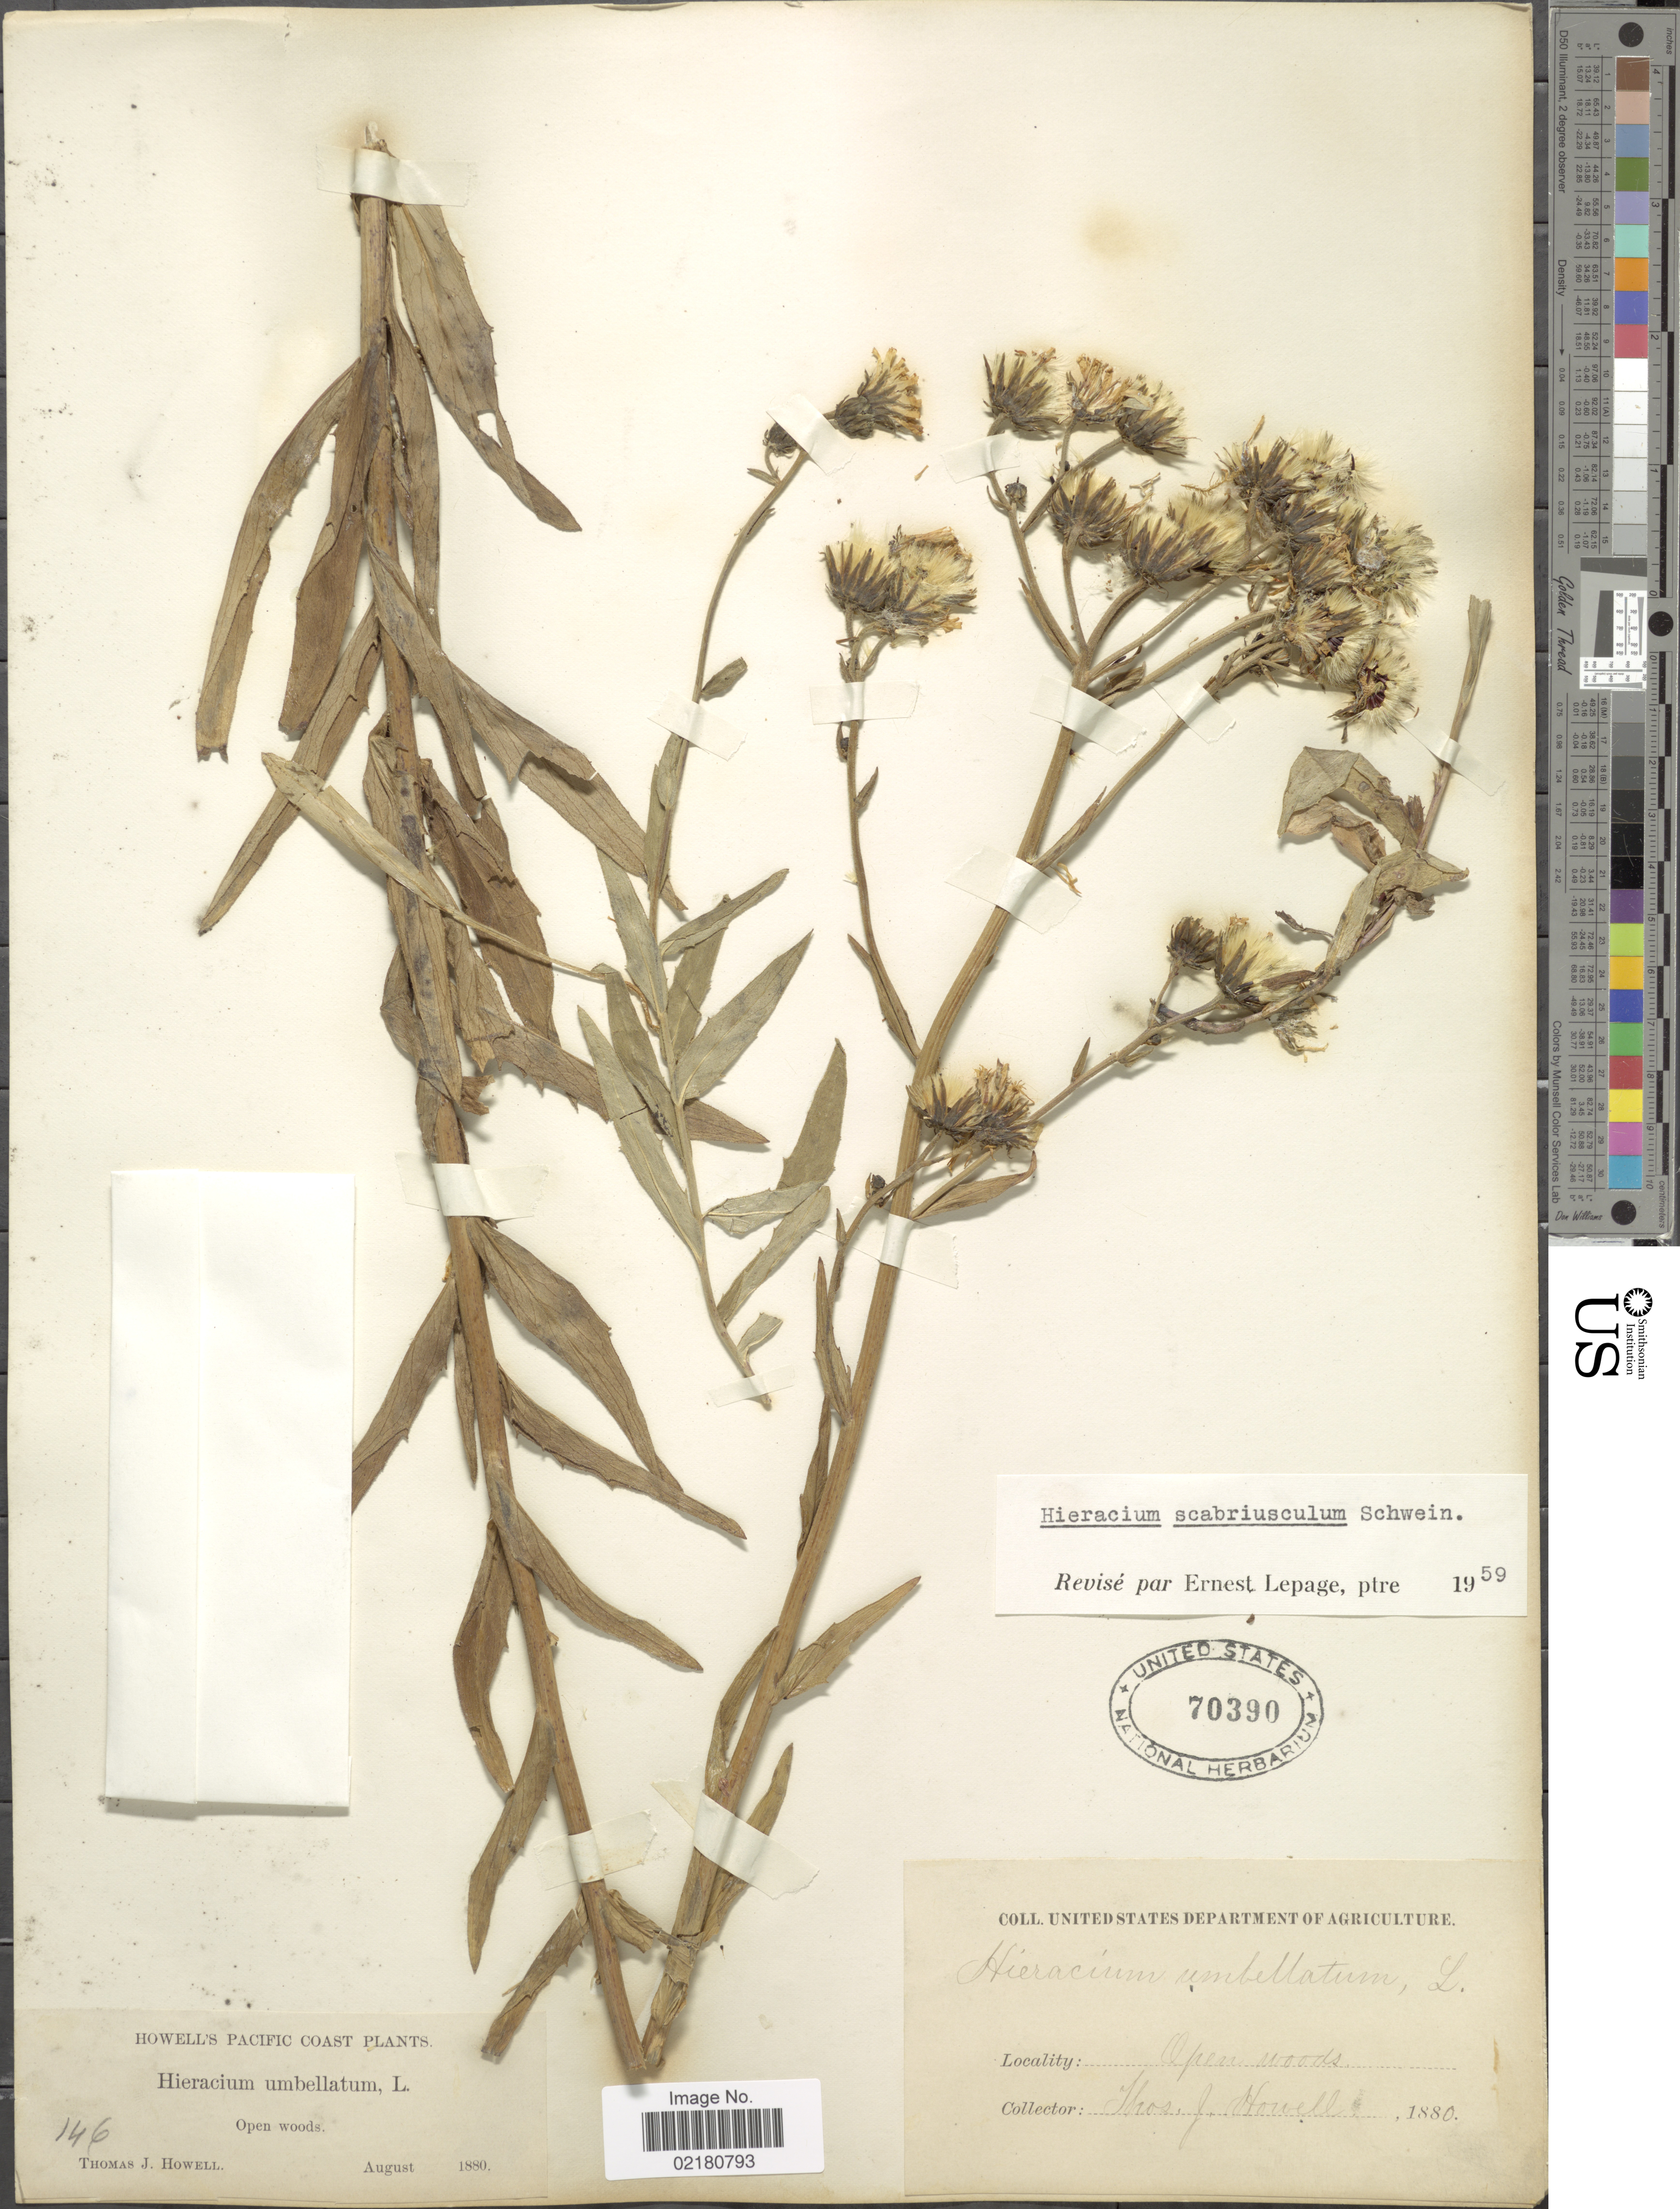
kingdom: Plantae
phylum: Tracheophyta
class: Magnoliopsida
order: Asterales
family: Asteraceae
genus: Hieracium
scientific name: Hieracium umbellatum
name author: L.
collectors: T. J. Howell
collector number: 146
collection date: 1880-08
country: United States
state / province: Oregon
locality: Pacific Coast, Open woods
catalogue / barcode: US 70390